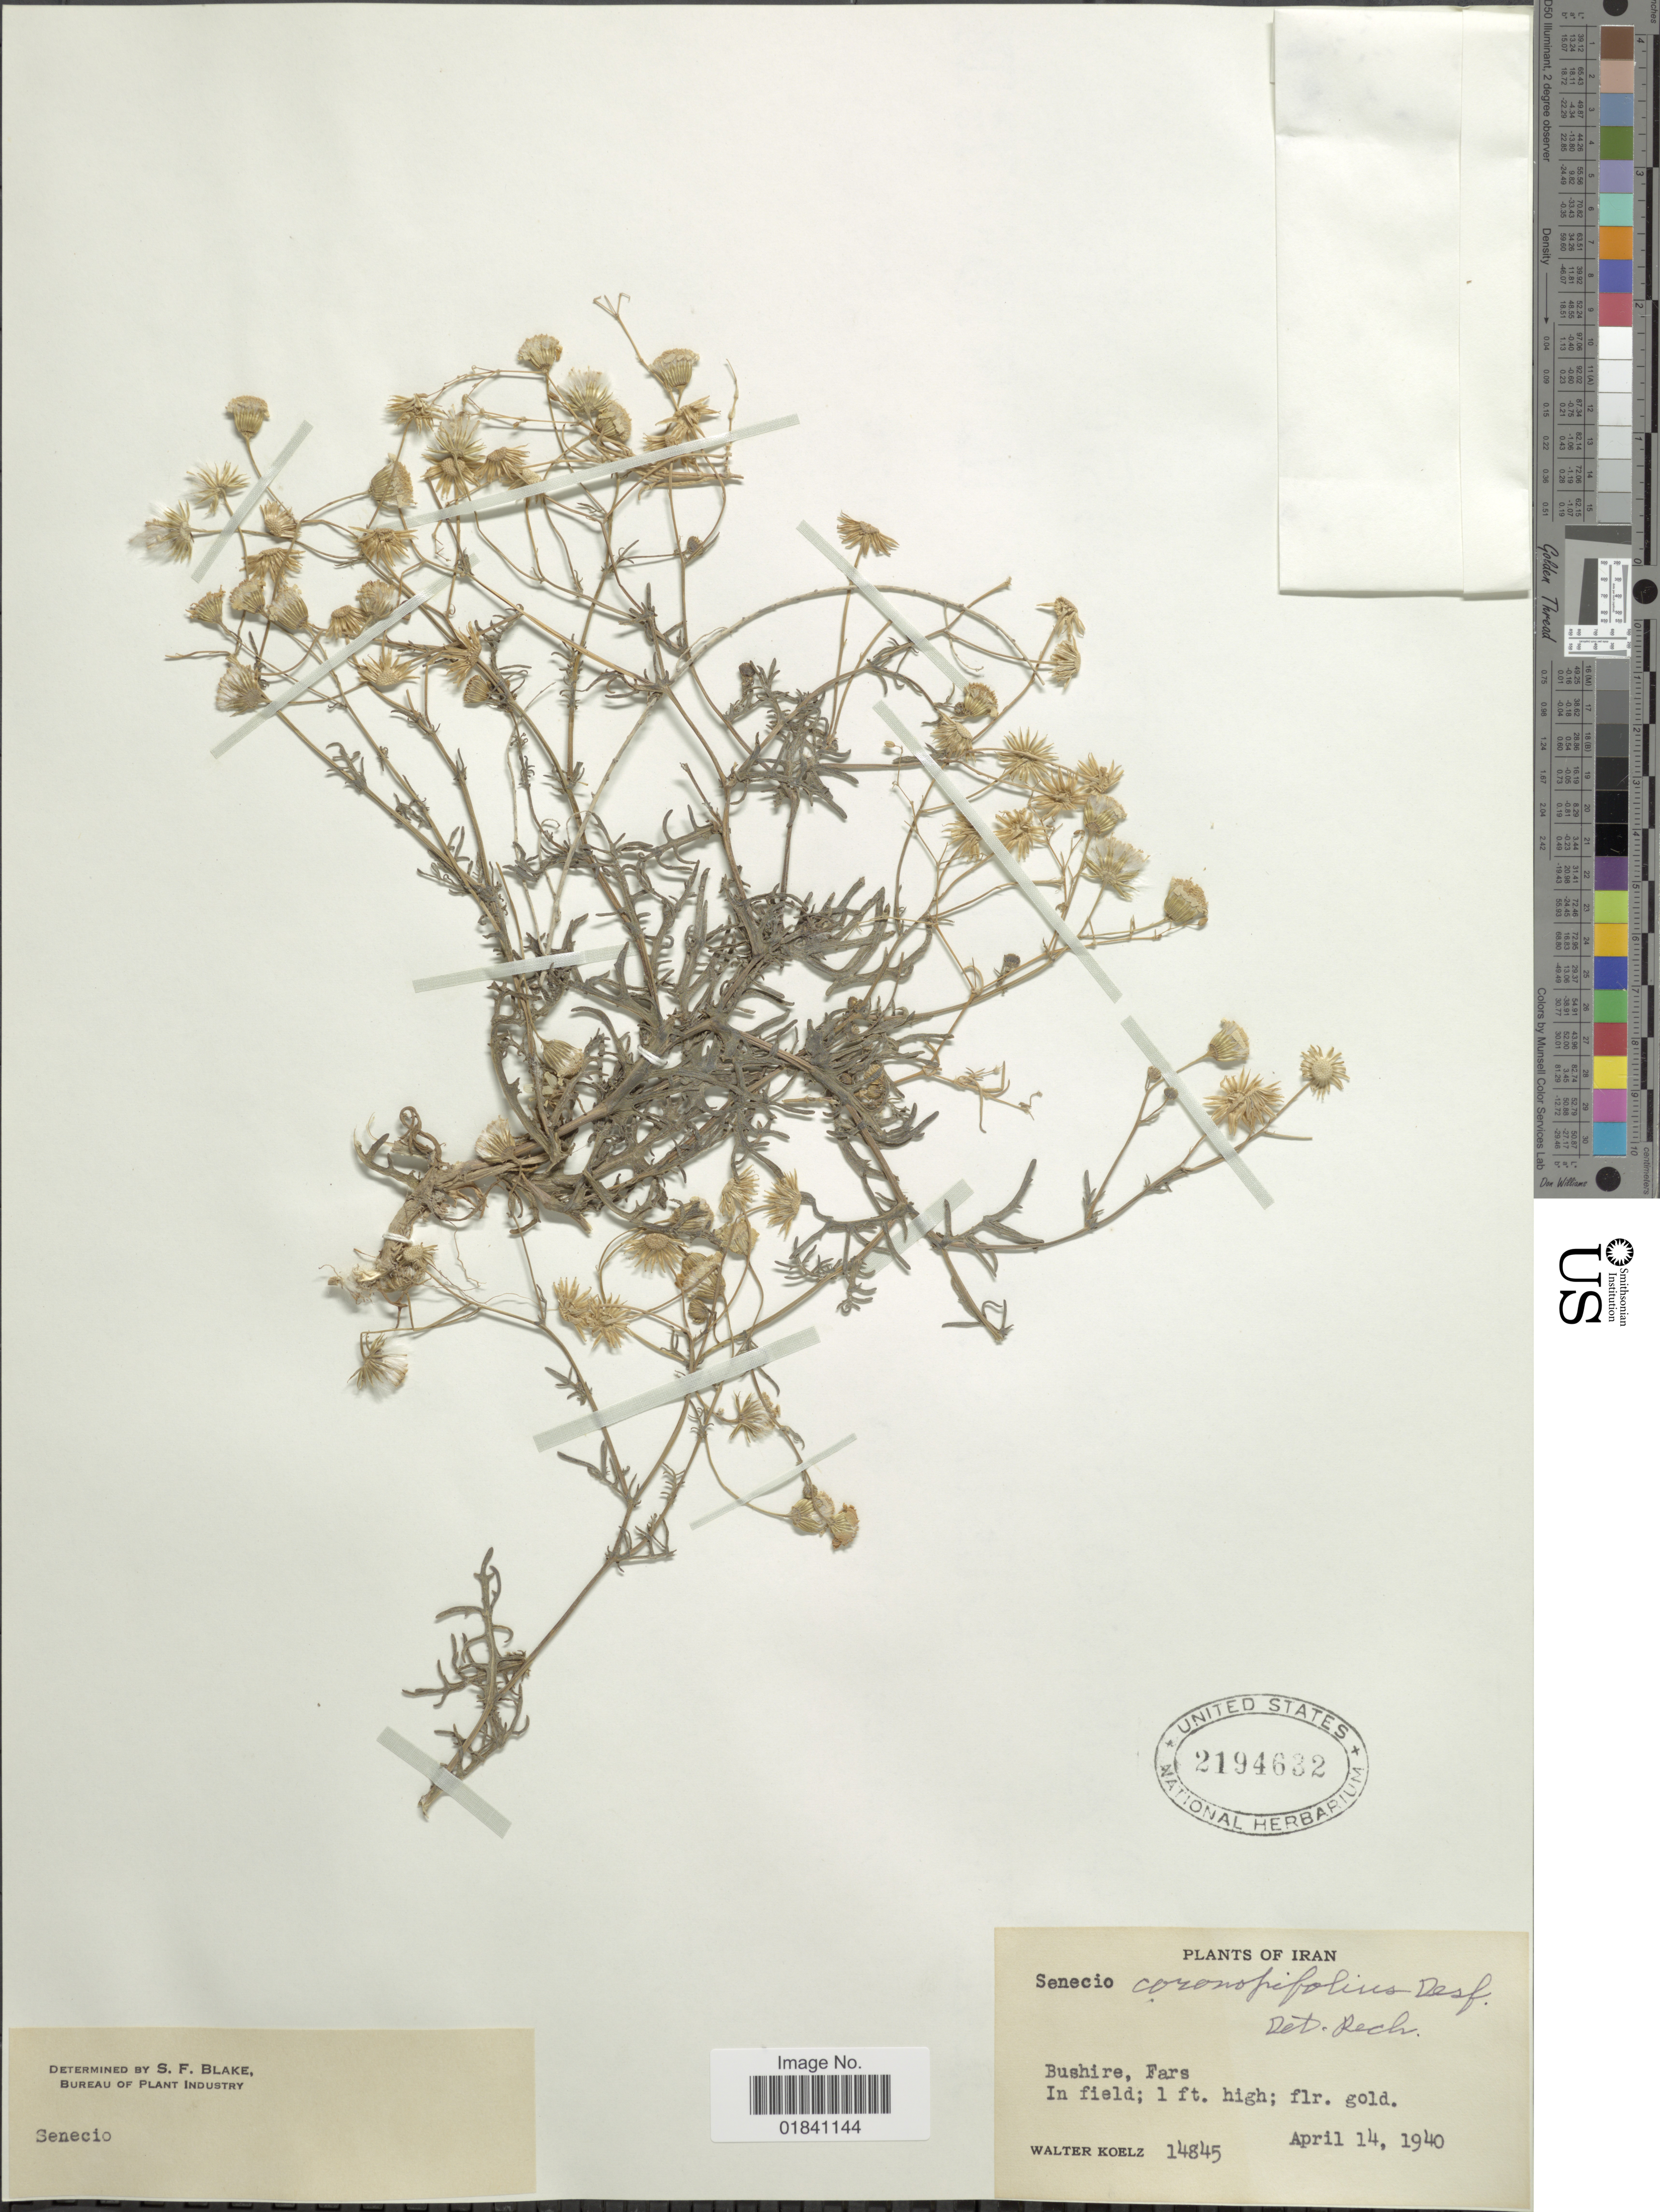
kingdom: Plantae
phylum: Tracheophyta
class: Magnoliopsida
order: Asterales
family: Asteraceae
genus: Senecio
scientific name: Senecio coronopifolius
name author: Desf.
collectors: W. N. Koelz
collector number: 14845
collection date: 1940-04-14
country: Iran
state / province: Fars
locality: Bushire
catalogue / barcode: US 2194632